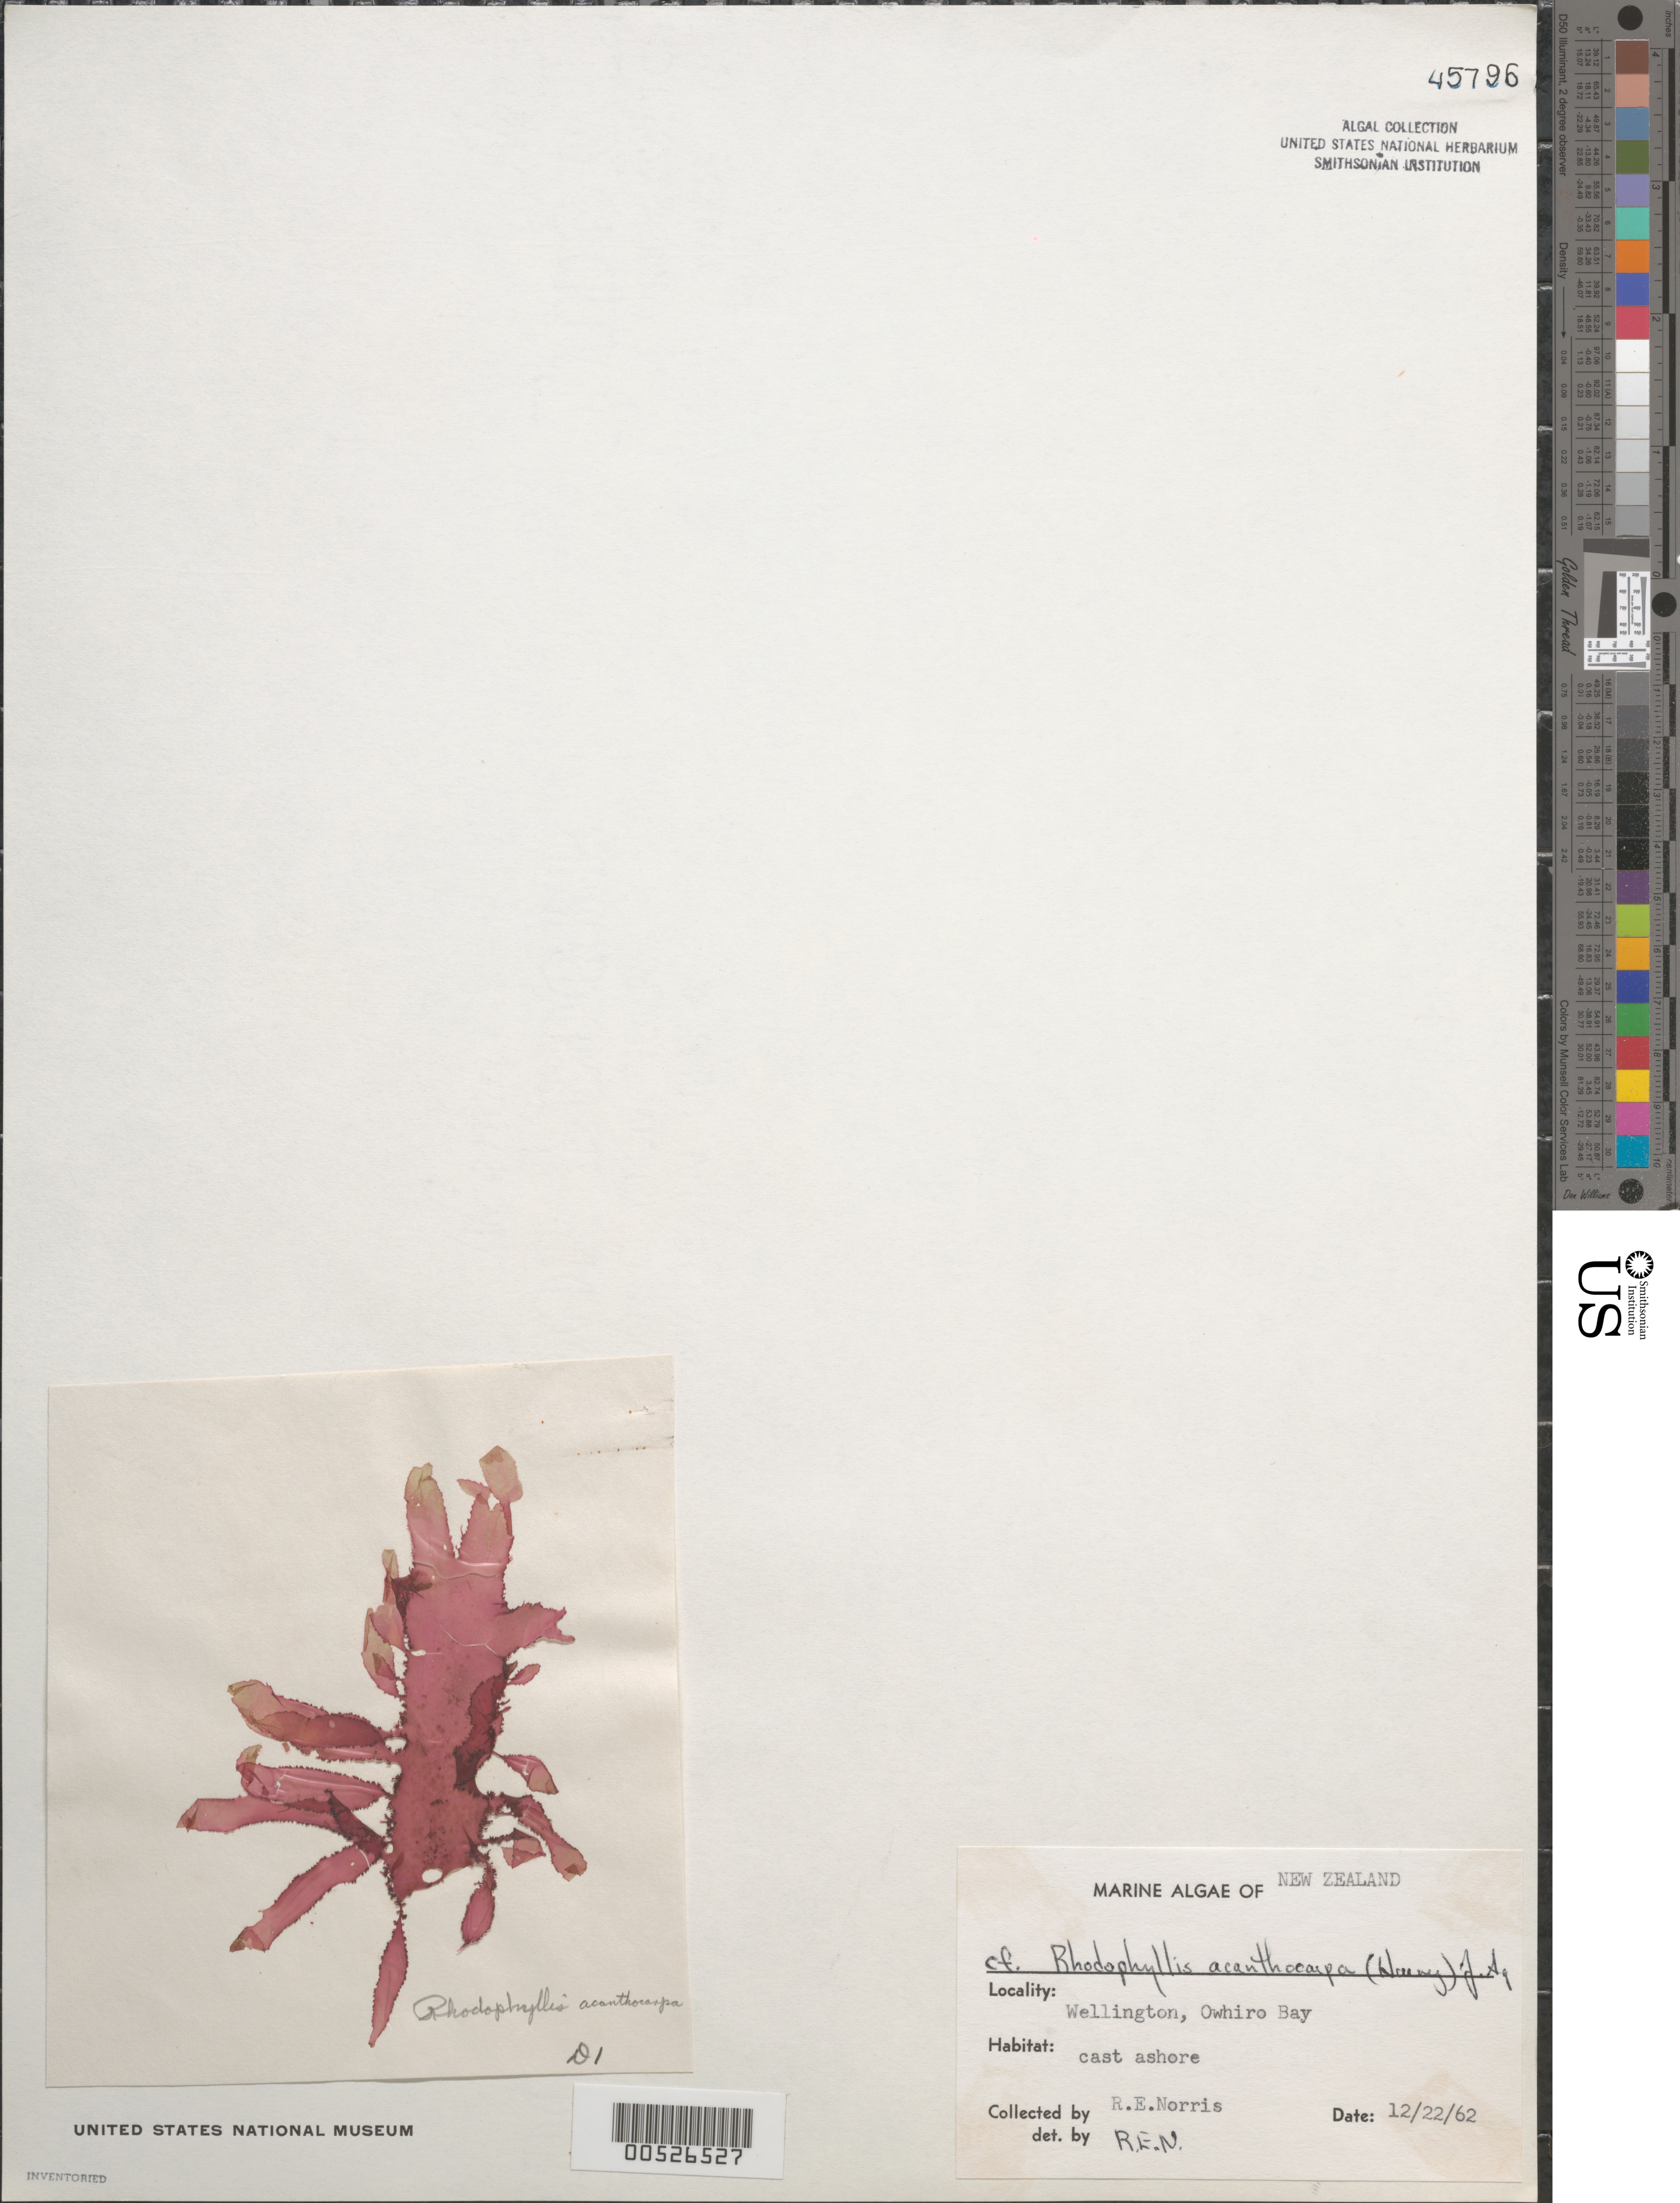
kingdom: Plantae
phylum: Rhodophyta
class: Florideophyceae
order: Gigartinales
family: Cystocloniaceae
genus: Rhodophyllis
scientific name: Rhodophyllis centrocarpa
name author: (Montagne) M.J. Wynne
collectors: R. E. Norris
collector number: D1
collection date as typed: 22 Dec 1962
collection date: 1962-12-22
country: New Zealand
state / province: Wellington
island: North Island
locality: Wellington, Owhiro Bay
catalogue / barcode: US 45796